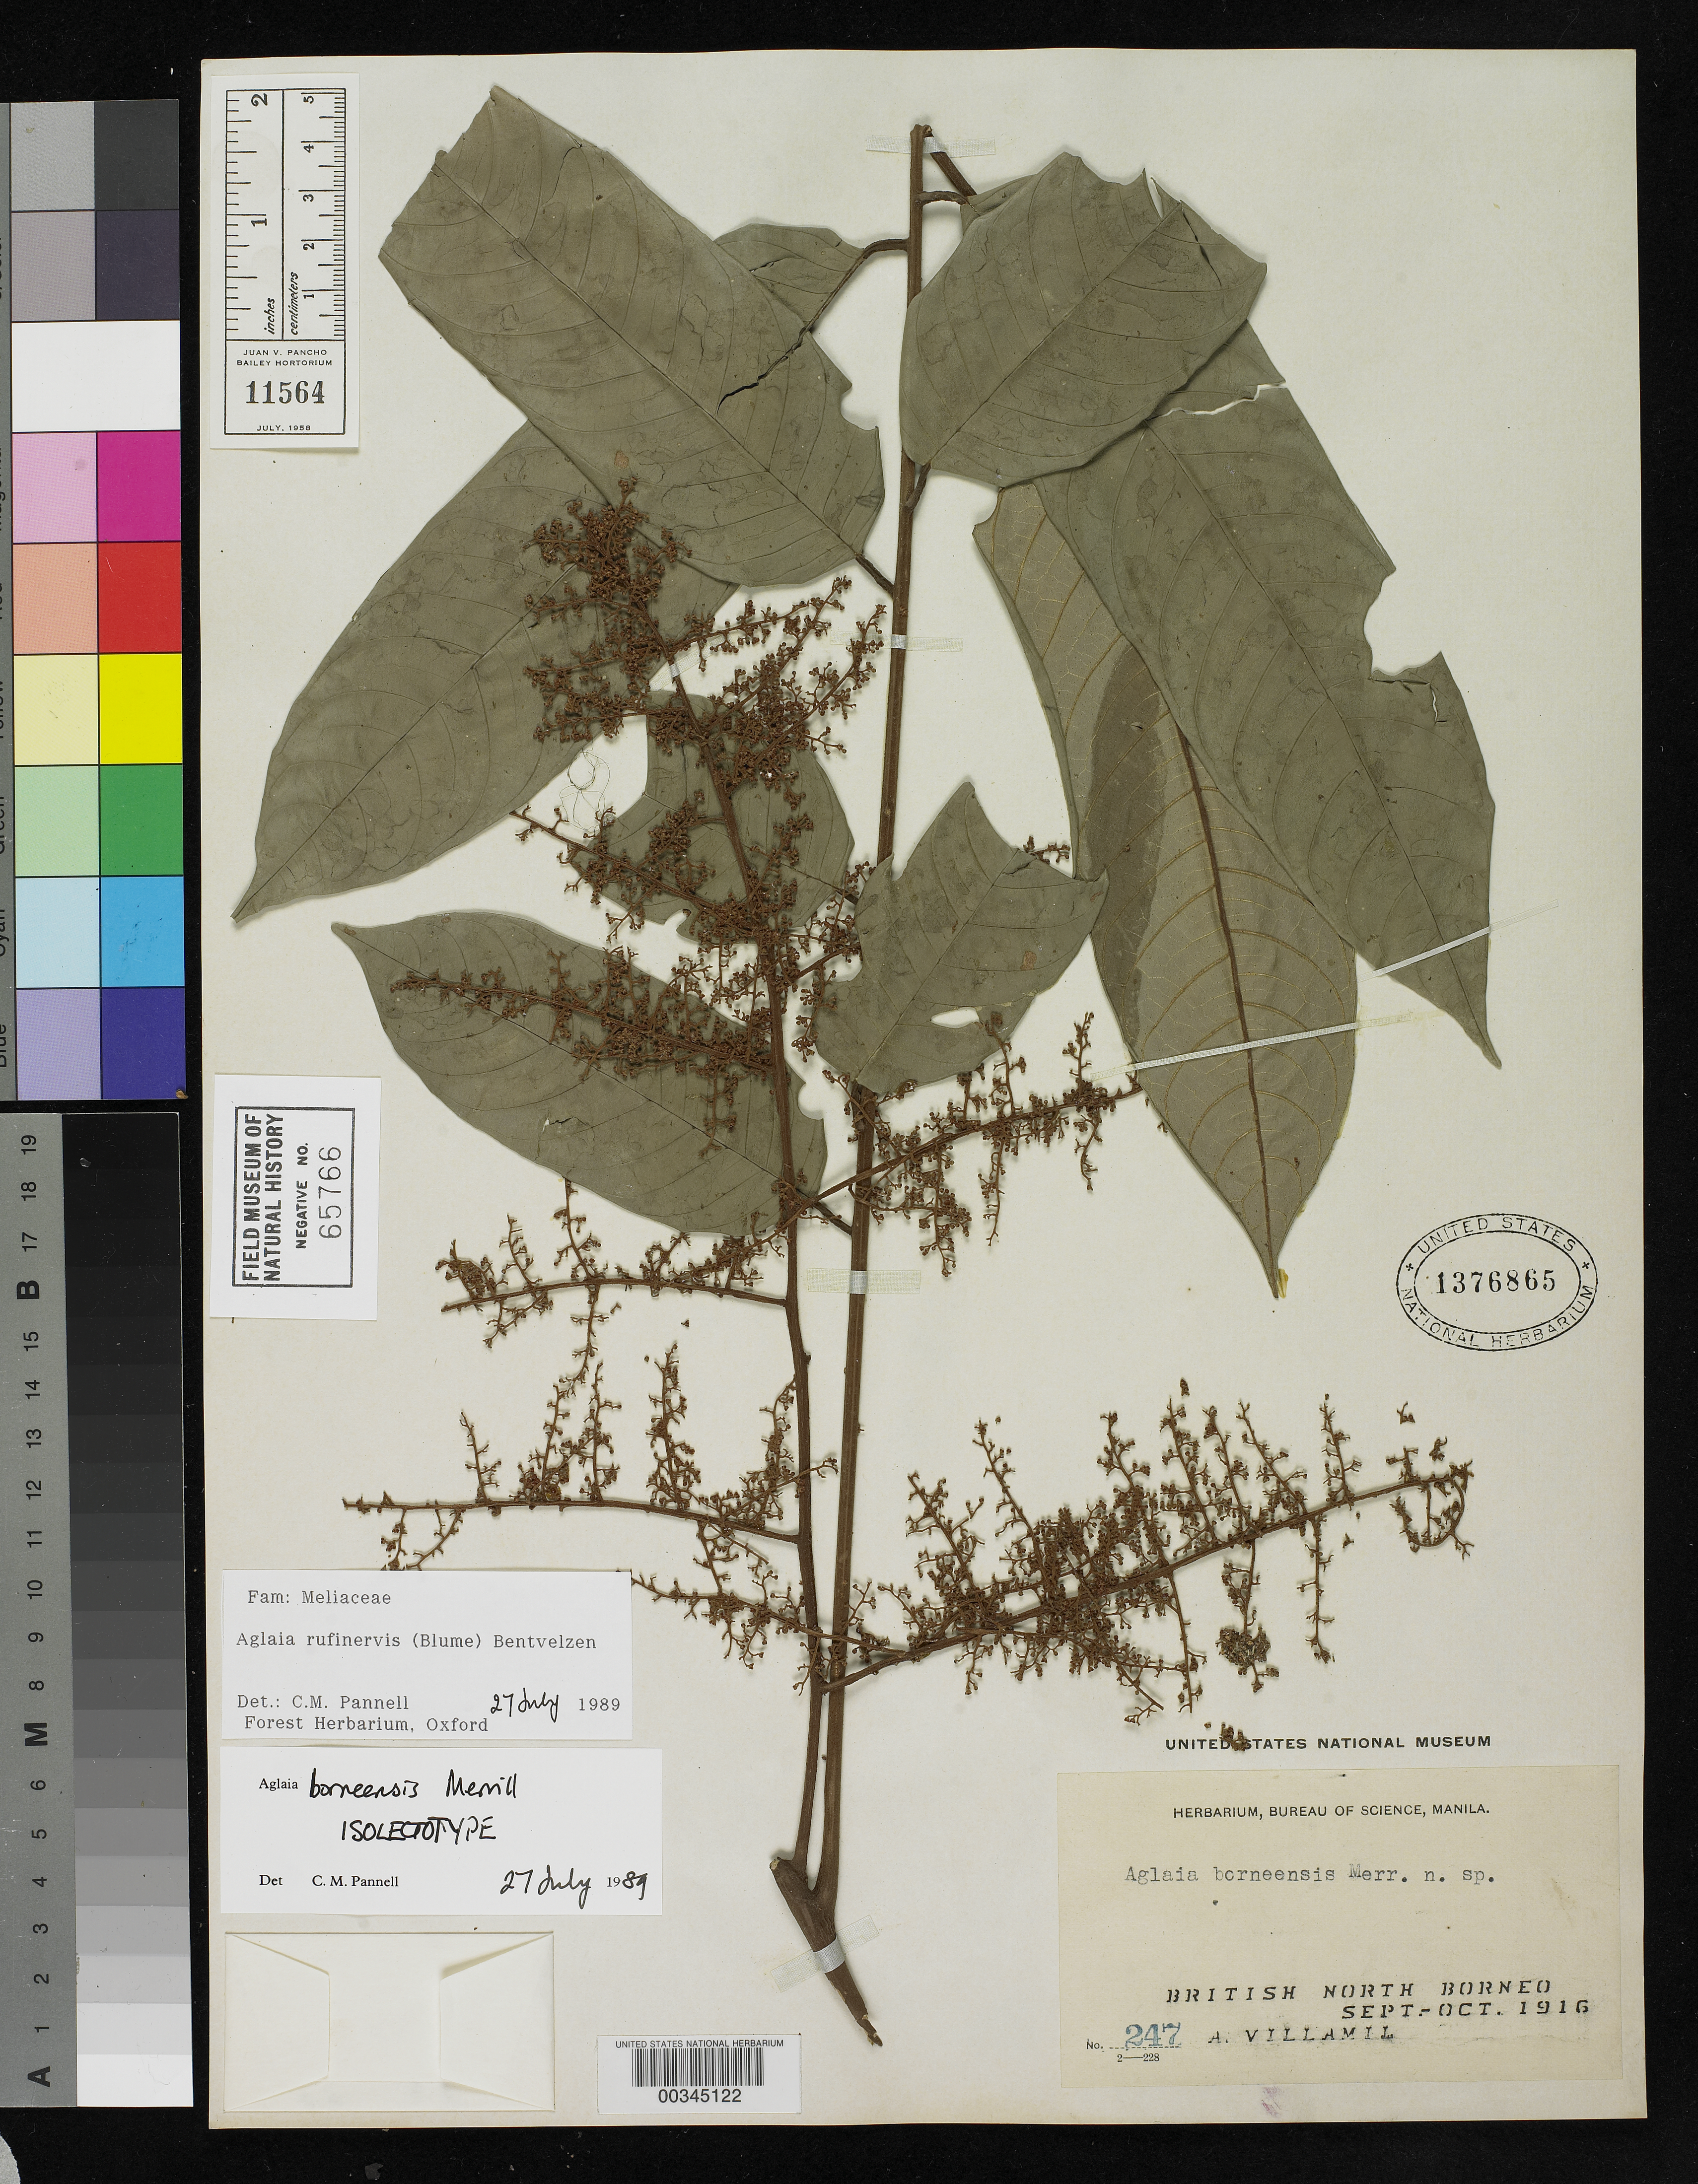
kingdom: Plantae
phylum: Tracheophyta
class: Magnoliopsida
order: Sapindales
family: Meliaceae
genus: Aglaia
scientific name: Aglaia borneensis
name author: Merr.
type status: Isolectotype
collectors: A. Villamil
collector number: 247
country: Malaysia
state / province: Sabah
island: Borneo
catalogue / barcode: US 1376865